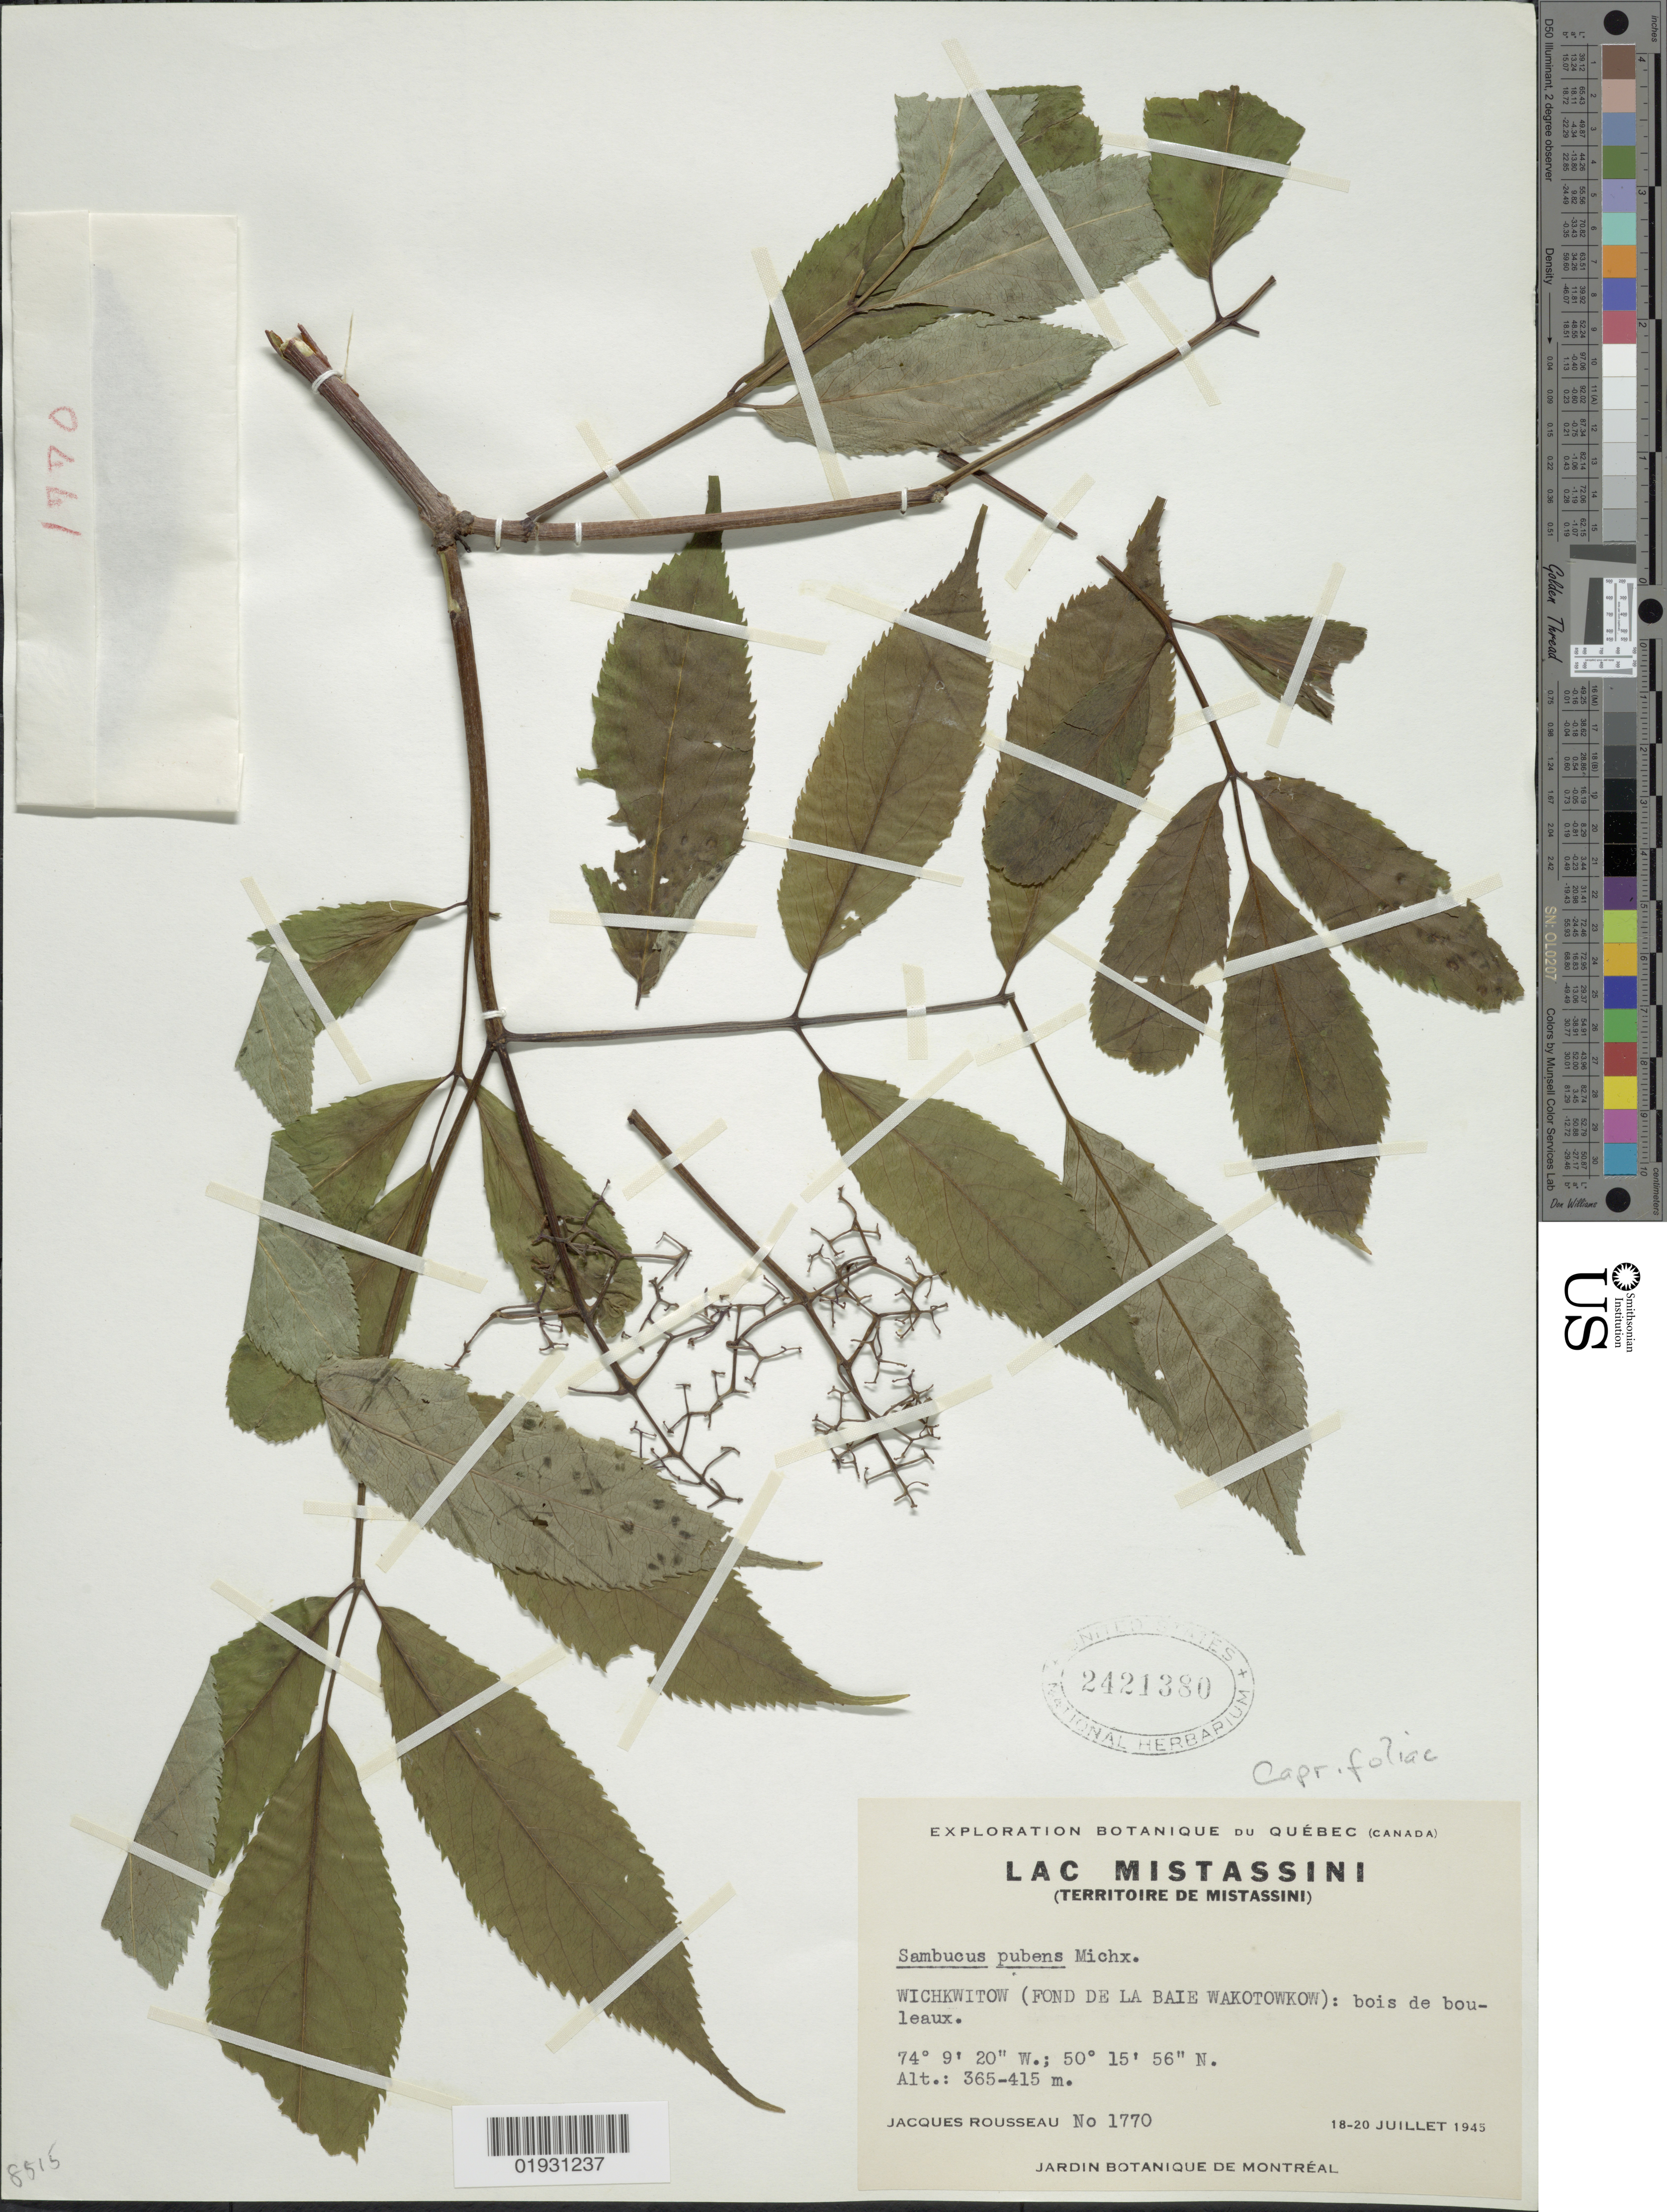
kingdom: Plantae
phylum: Tracheophyta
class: Magnoliopsida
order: Dipsacales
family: Viburnaceae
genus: Sambucus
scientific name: Sambucus racemosa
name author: L.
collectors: J. Rousseau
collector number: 1770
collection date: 1945-07-18/1945-07-20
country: Canada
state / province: Quebec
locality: Lac Mistassini, Territoire de Mistassini, Wichkwitow (Fond de la Baie Wakotowkow).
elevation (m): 365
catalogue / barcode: US 2421380